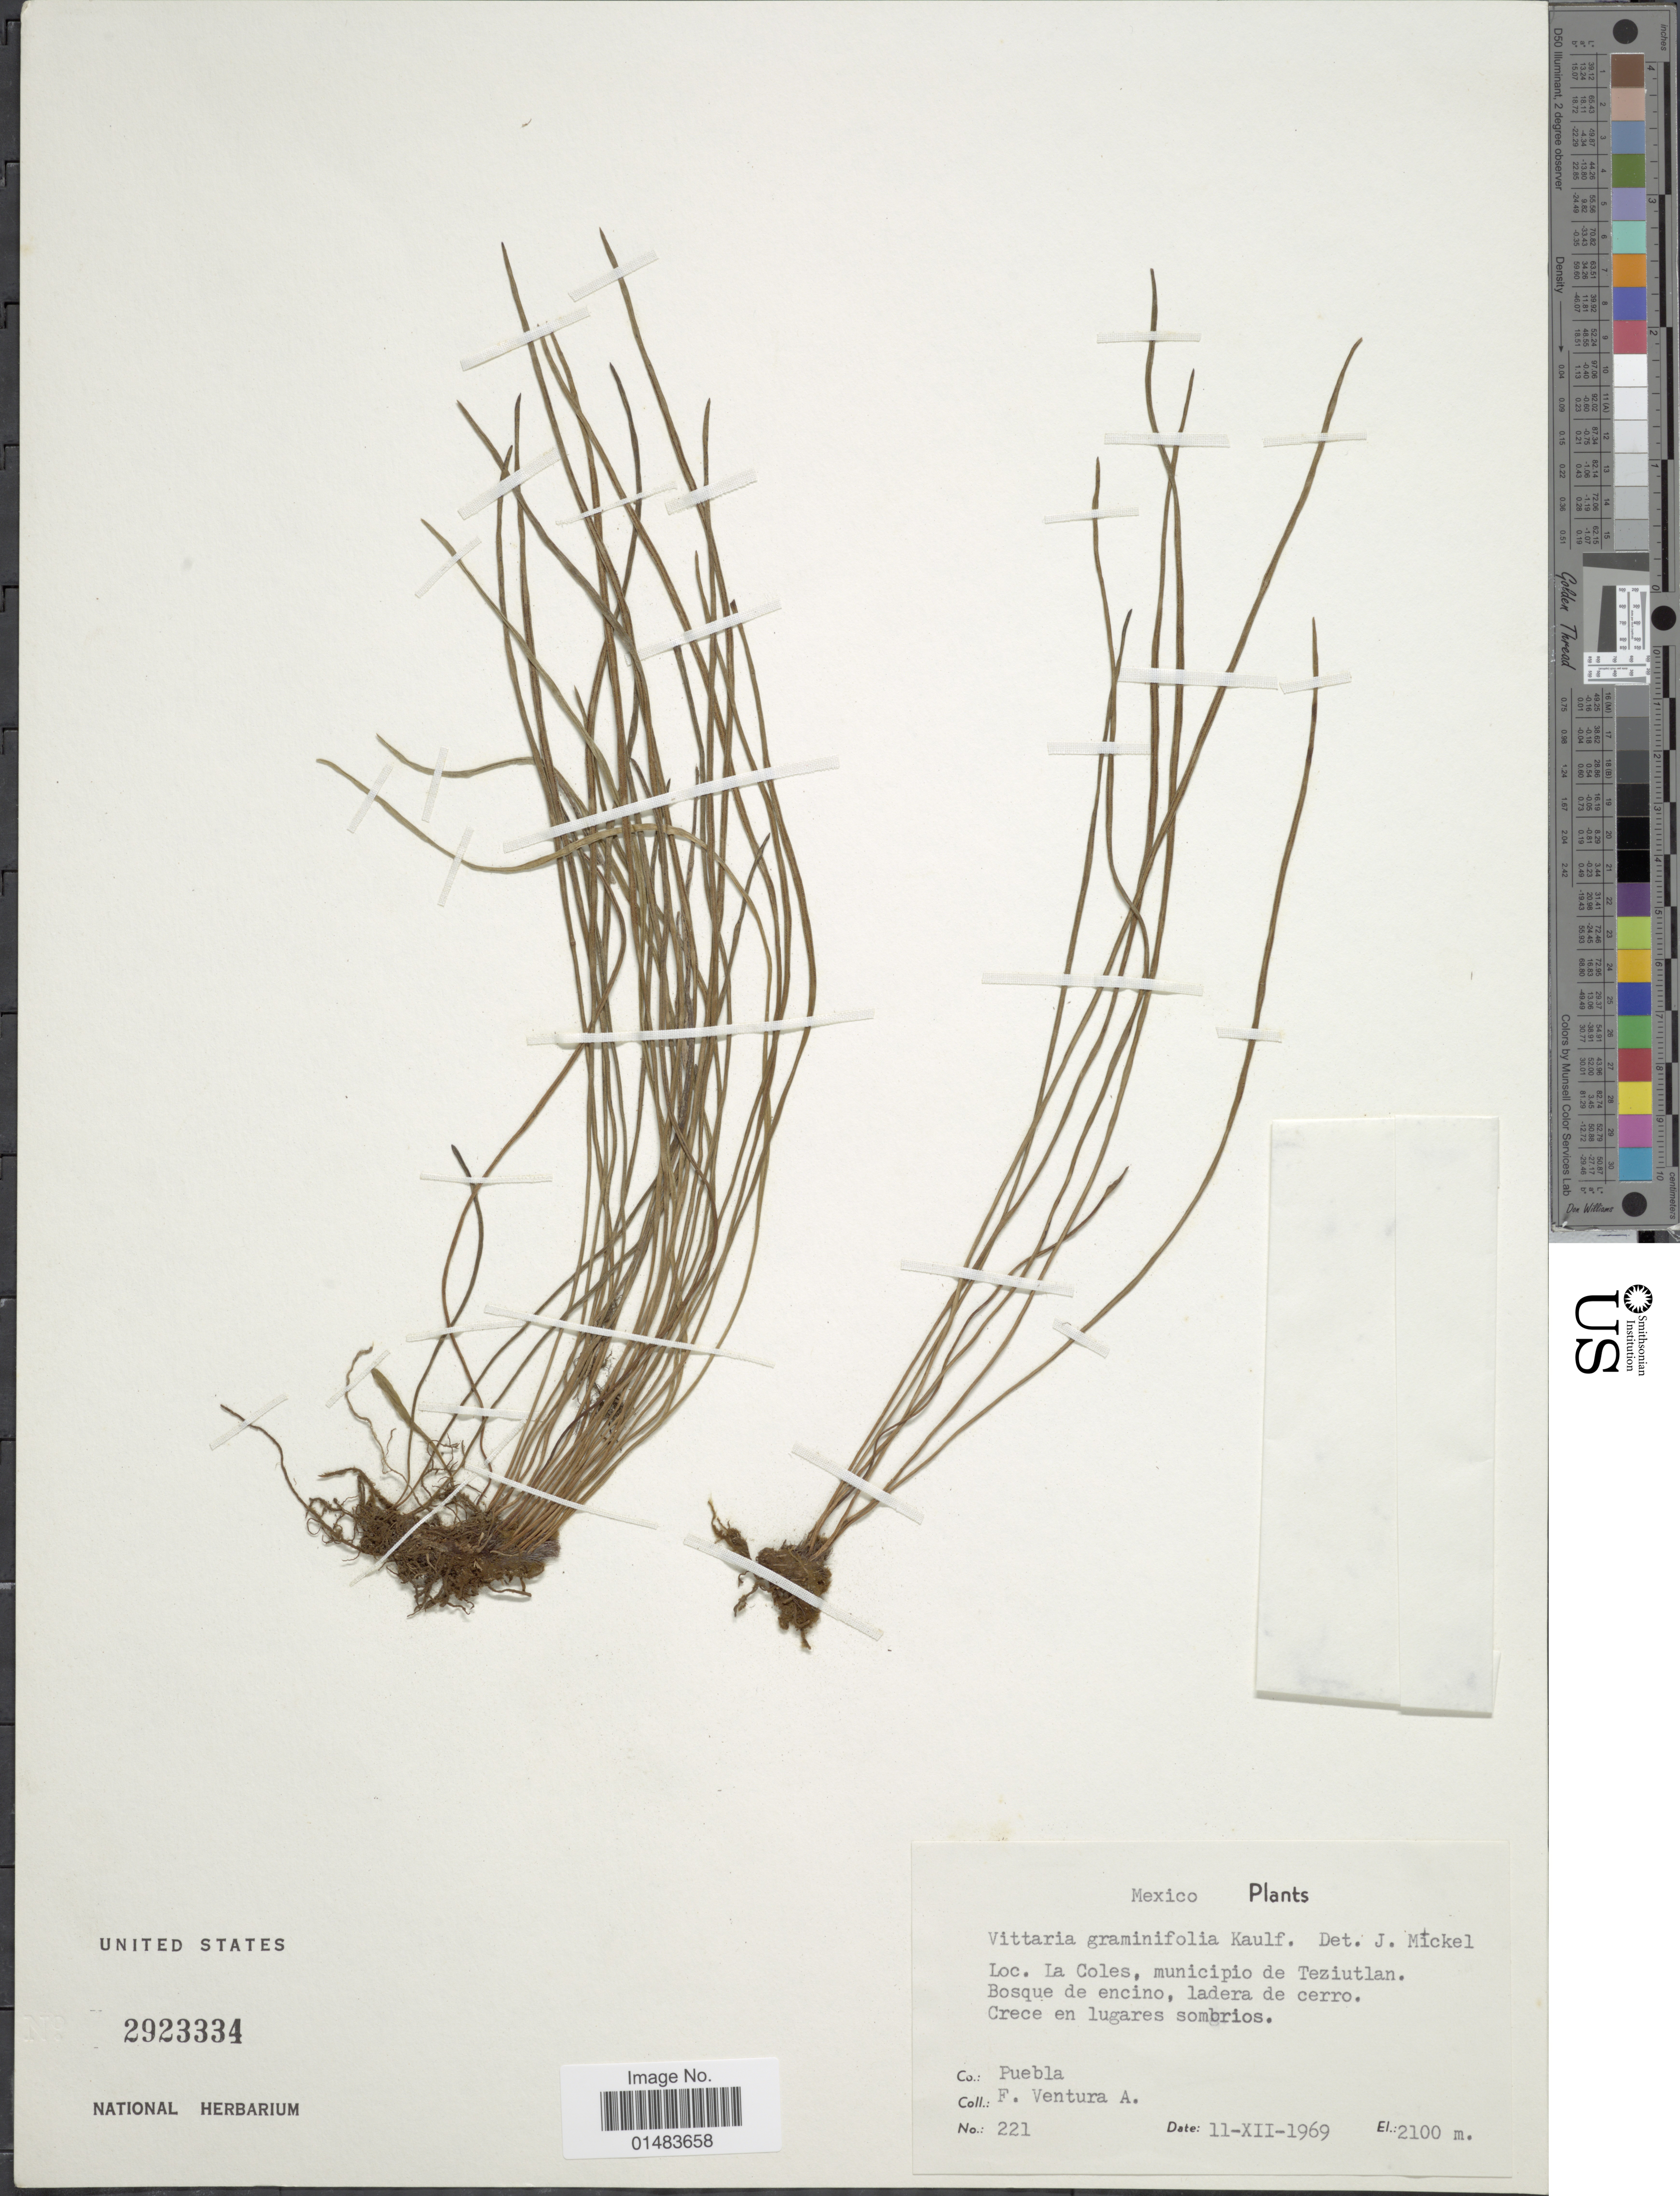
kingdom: Plantae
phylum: Tracheophyta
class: Polypodiopsida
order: Polypodiales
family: Pteridaceae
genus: Vittaria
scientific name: Vittaria graminifolia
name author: Kaulf.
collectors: F. Ventura A.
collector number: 221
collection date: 1969-11-12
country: Mexico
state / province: Puebla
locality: La Coles, municipio de Teziutlan. Bosque de encino, ladera de cerro. Crece en lugares sombrios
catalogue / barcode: US 2923334